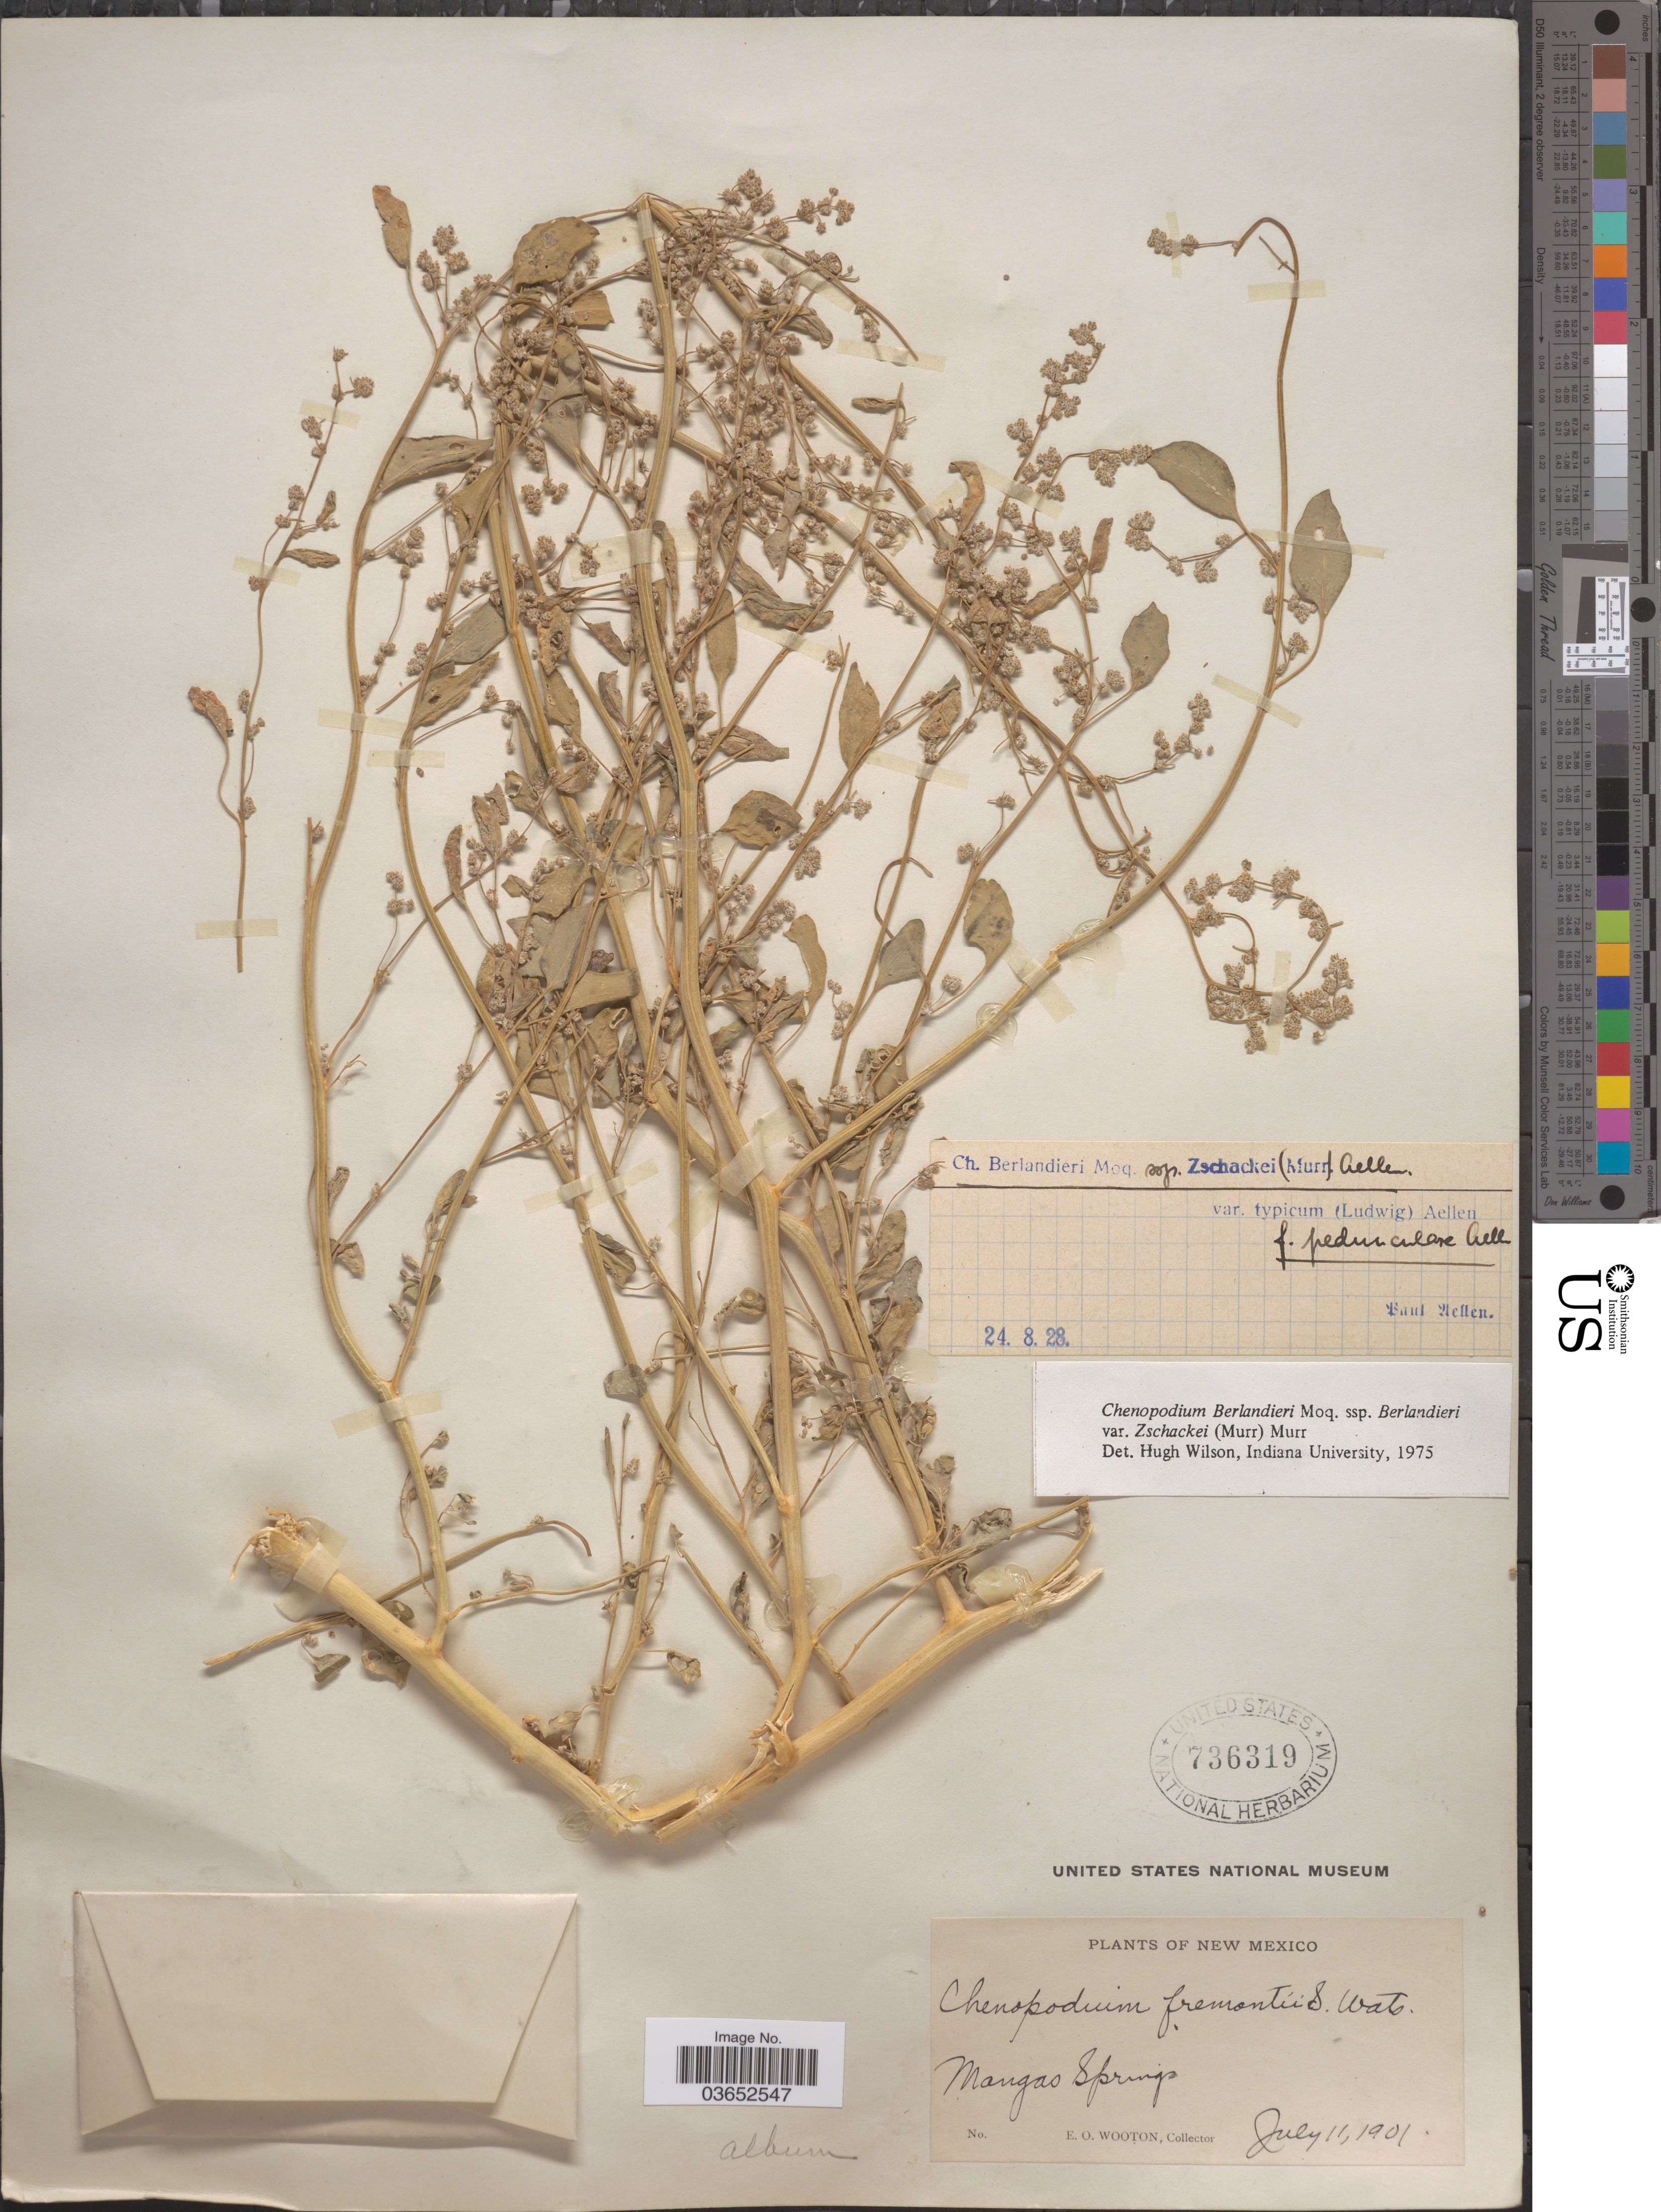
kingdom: Plantae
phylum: Tracheophyta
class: Magnoliopsida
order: Caryophyllales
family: Amaranthaceae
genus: Chenopodium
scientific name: Chenopodium berlandieri var. typicum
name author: A. Ludw. ex Graebn.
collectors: E. O. Wooton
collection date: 1901-07-11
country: United States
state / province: New Mexico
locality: Mangas Springs.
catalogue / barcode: US 736319